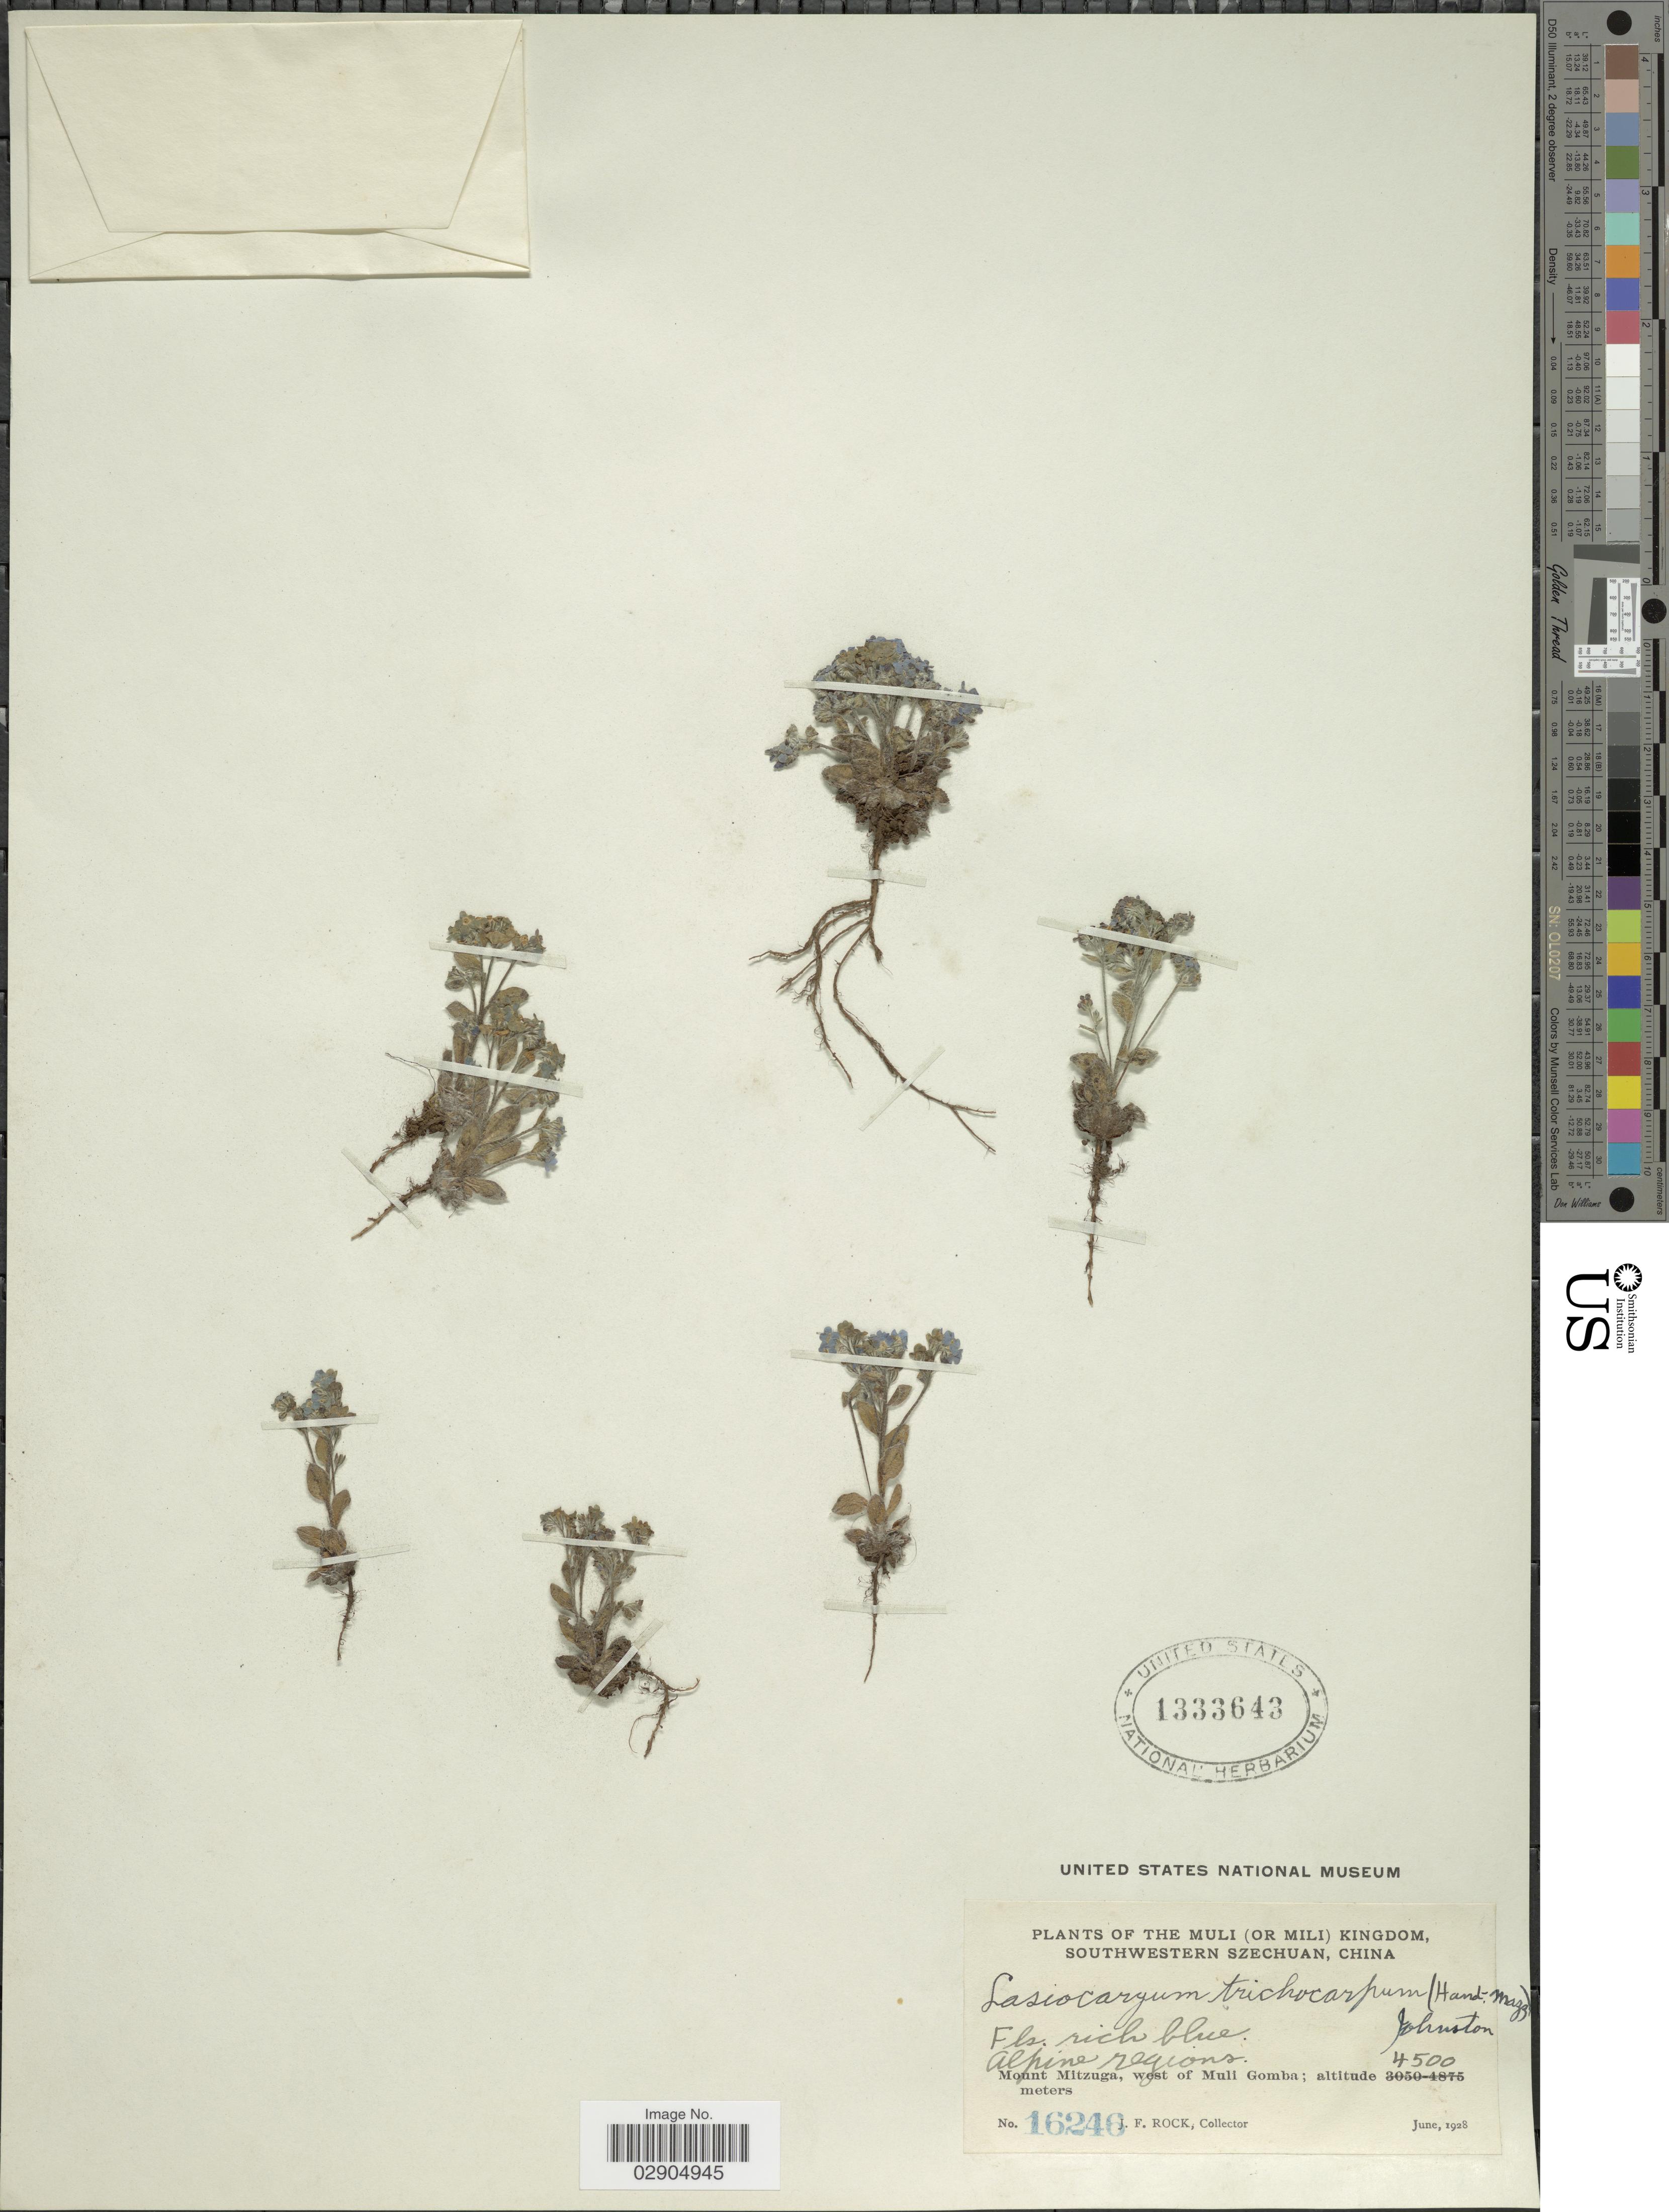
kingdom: Plantae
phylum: Tracheophyta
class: Magnoliopsida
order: Boraginales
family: Boraginaceae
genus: Lasiocaryum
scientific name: Lasiocaryum trichocarpum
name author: (Hand.-Mazz.) I.M. Johnst.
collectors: J. Rock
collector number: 16246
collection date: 1928-06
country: China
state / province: Sichuan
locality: The Muli (or Mili) Kingdom, Southwestern Szechuan. Alpine regions. Mount Mitzuga, west of Muli Gomba.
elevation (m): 4500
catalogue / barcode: US 1333643